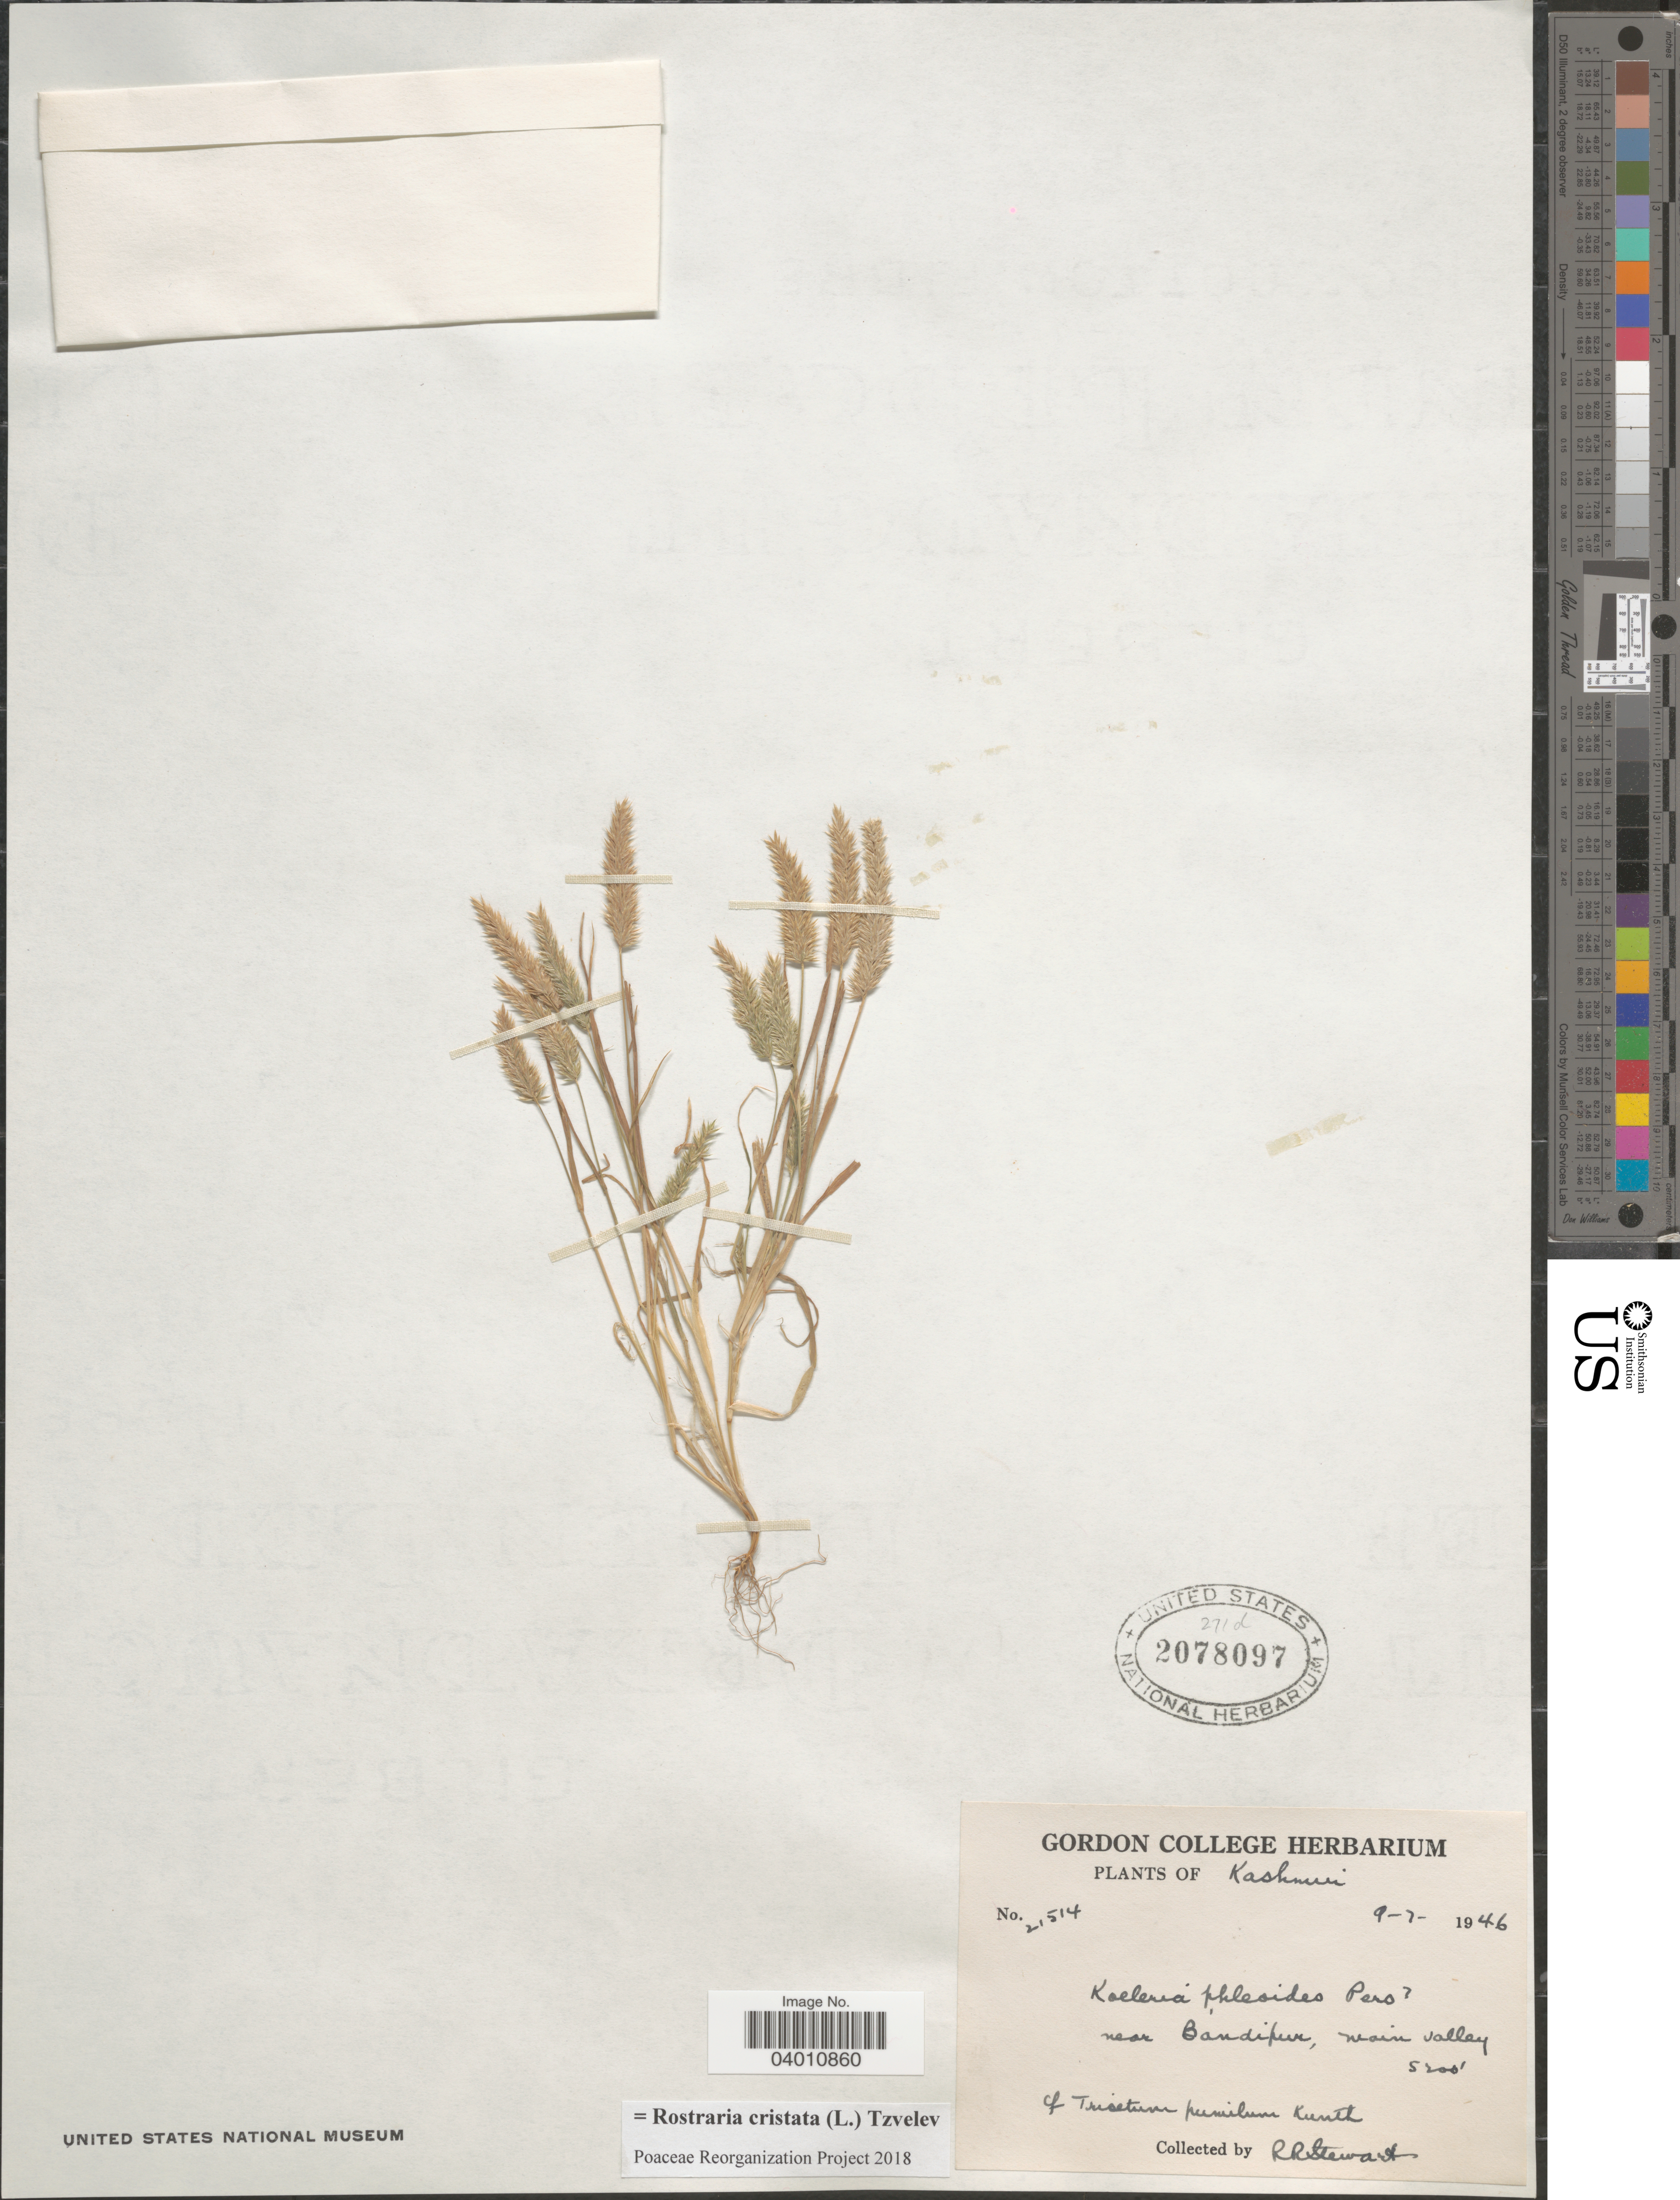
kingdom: Plantae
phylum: Tracheophyta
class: Liliopsida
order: Poales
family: Poaceae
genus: Rostraria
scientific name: Rostraria cristata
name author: (L.) Tzvelev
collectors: R. Stewart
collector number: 21514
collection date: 1946-07-09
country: India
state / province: Jammu and Kashmir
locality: Kashmir. Near Bandipur, main valley.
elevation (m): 1585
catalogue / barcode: US 2078097